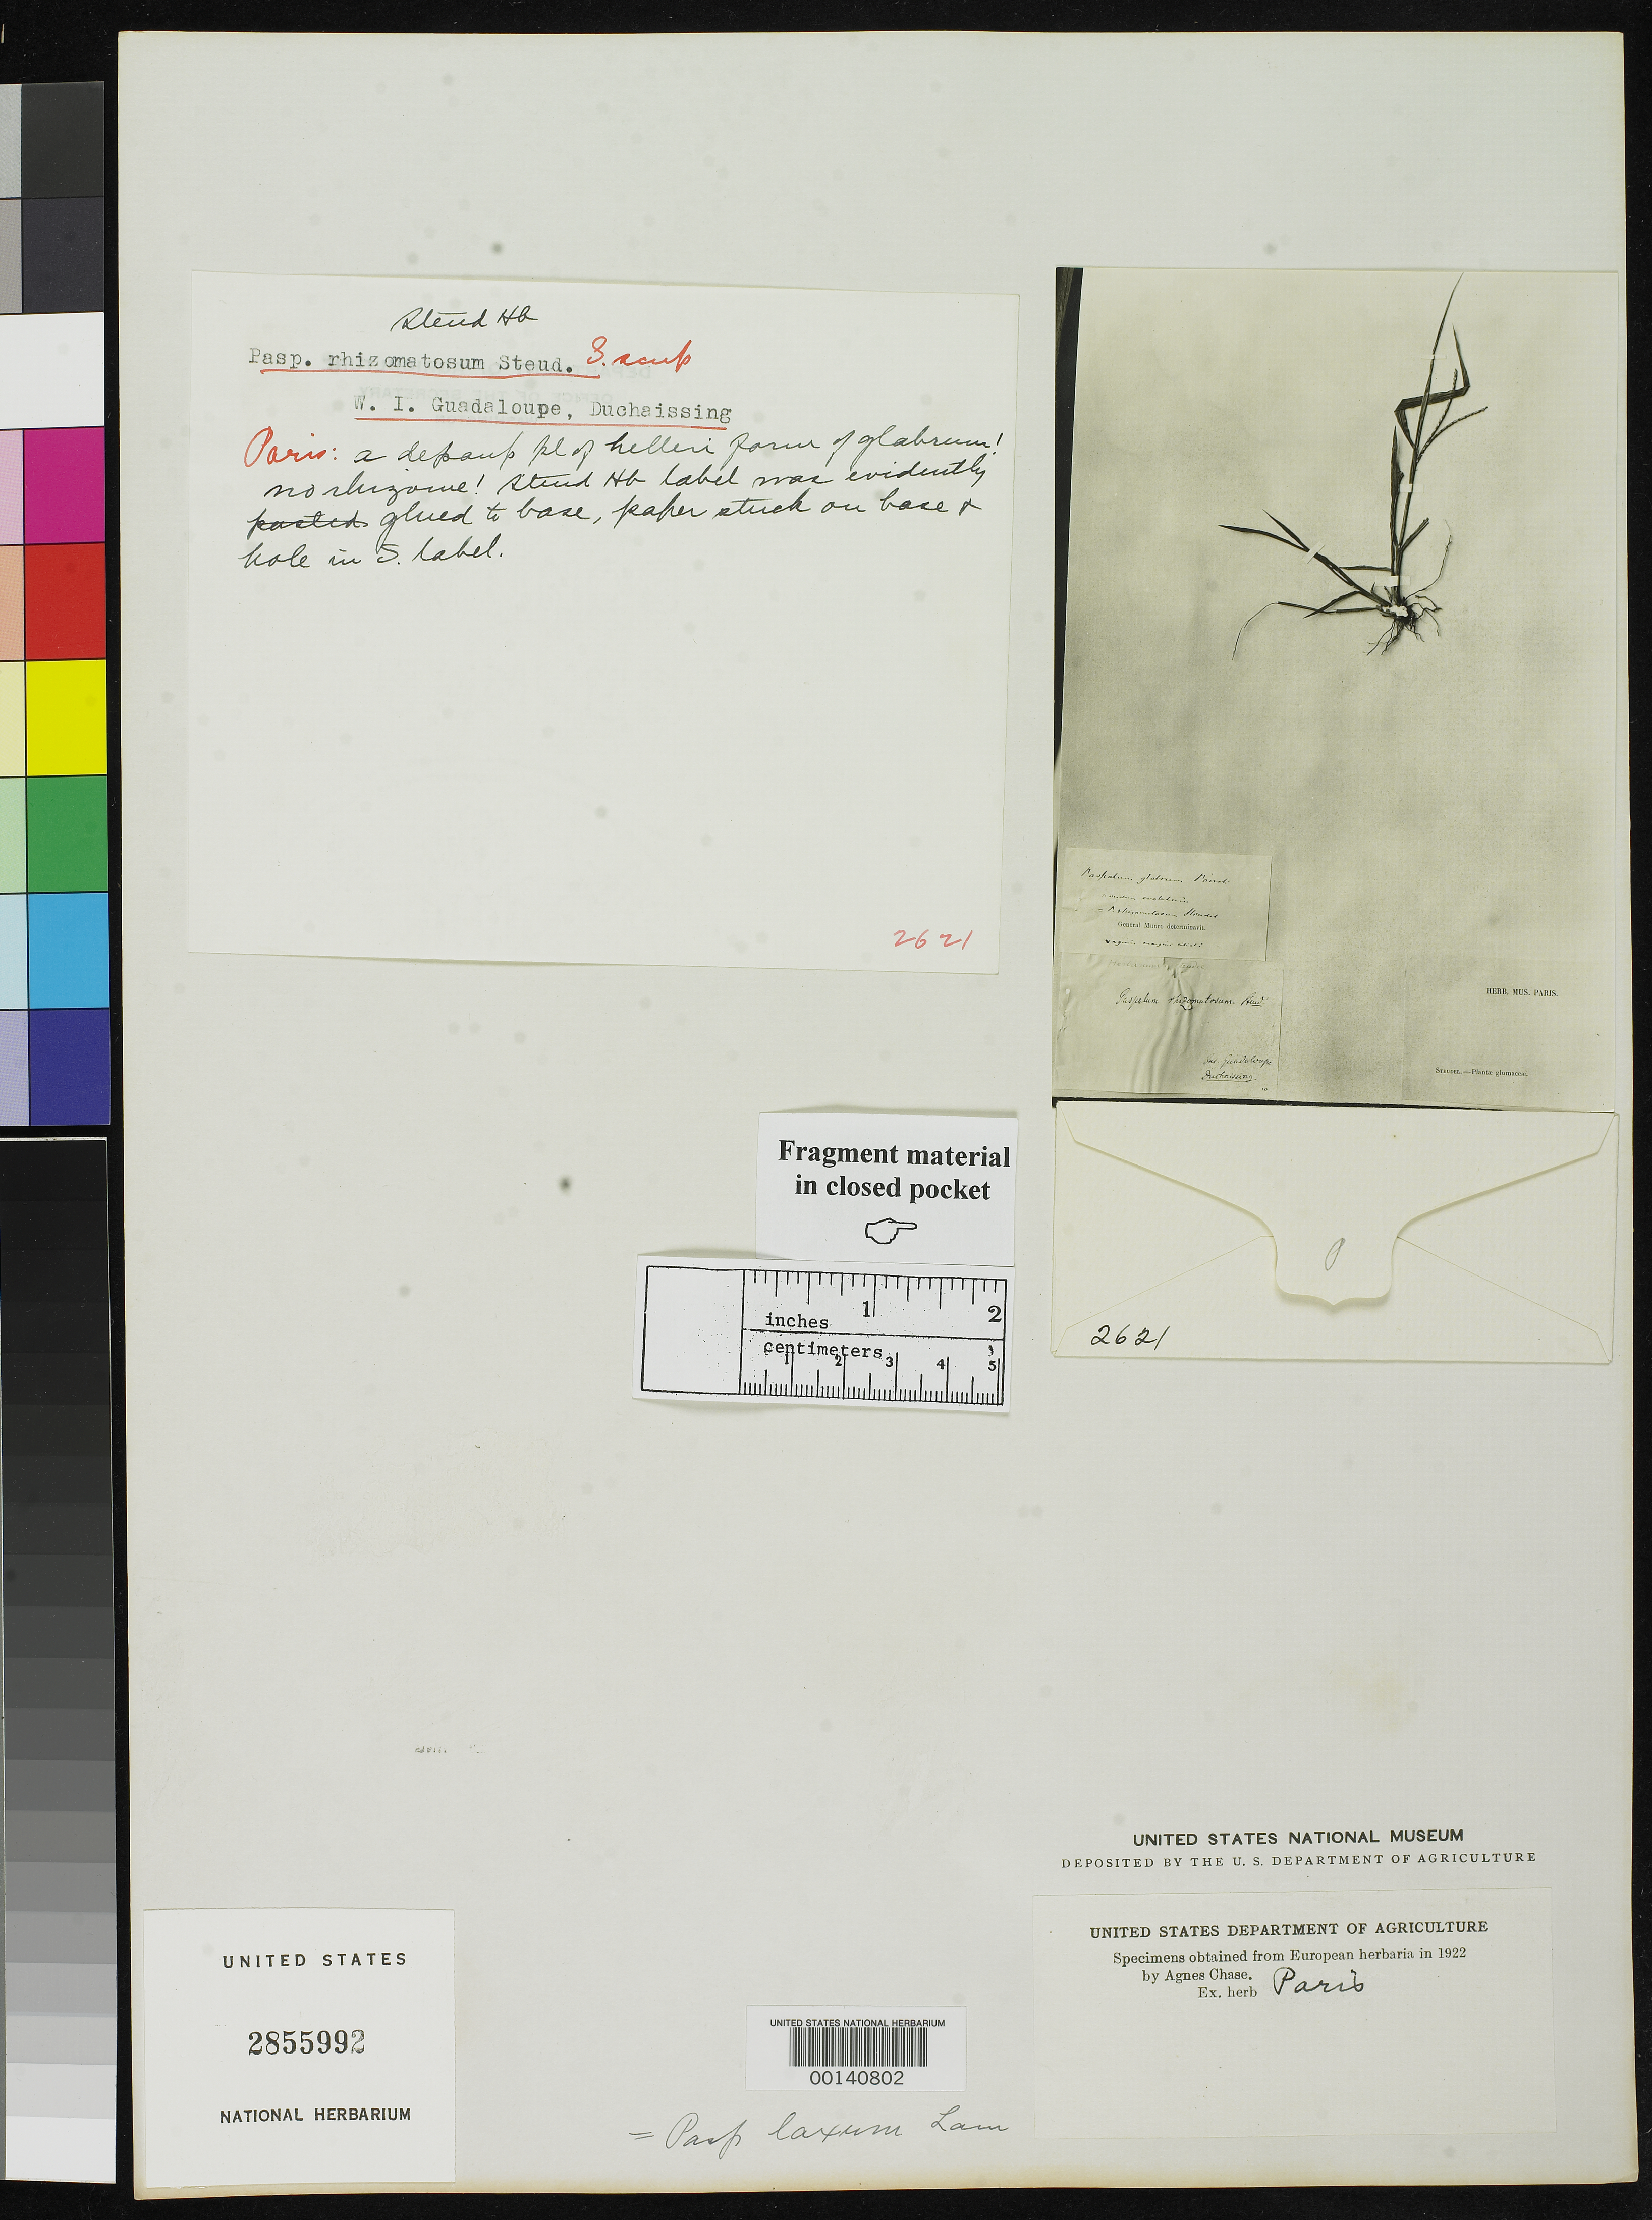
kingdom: Plantae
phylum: Tracheophyta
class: Liliopsida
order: Poales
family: Poaceae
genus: Paspalum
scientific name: Paspalum rhizomatosum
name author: Steud.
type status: Type Fragment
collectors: É. P. Duchasssaing de Fontbressin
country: Guadeloupe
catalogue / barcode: US 2855992